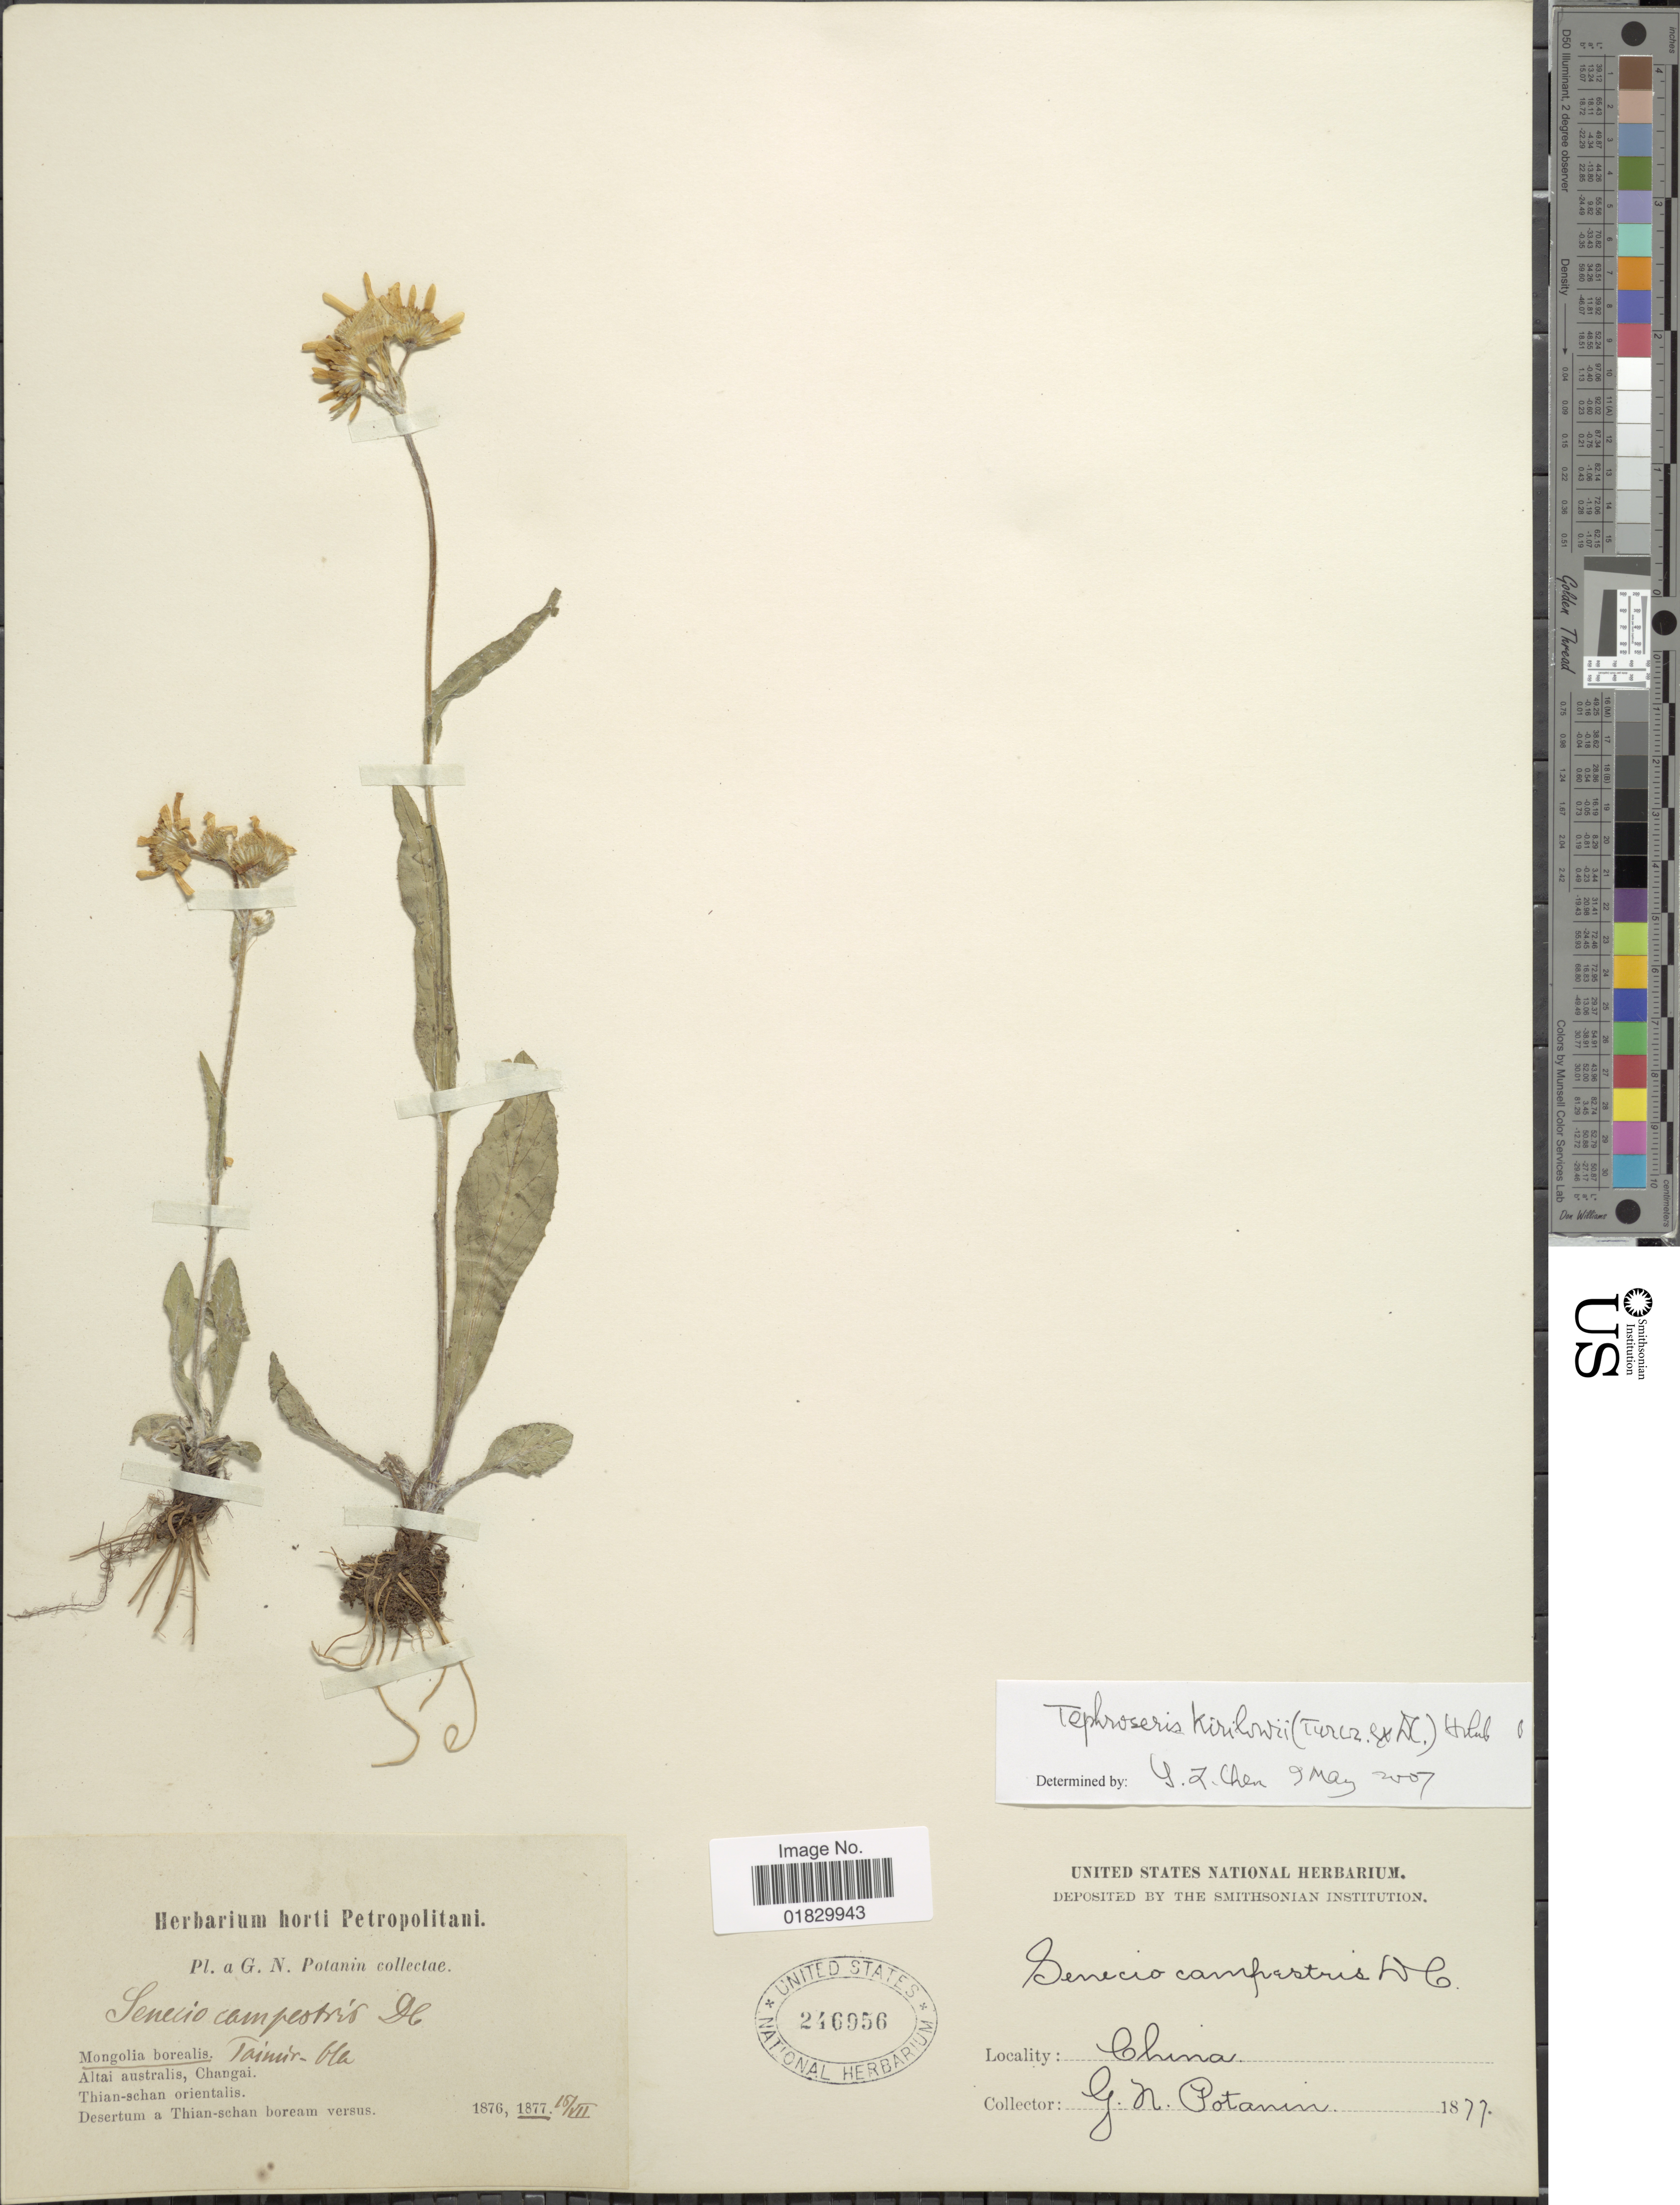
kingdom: Plantae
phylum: Tracheophyta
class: Magnoliopsida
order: Asterales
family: Asteraceae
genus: Tephroseris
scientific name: Tephroseris kirilowii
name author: (Turcz. ex DC.) Holub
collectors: G. Potanin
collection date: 1876-07-15/1877-07-15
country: China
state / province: Shanghai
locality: Mongolia borealis, Taimir-bla, Altai australis, Changai, Thian-schan orientalis, Desertum a Thian-schan boream versus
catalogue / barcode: US 246956